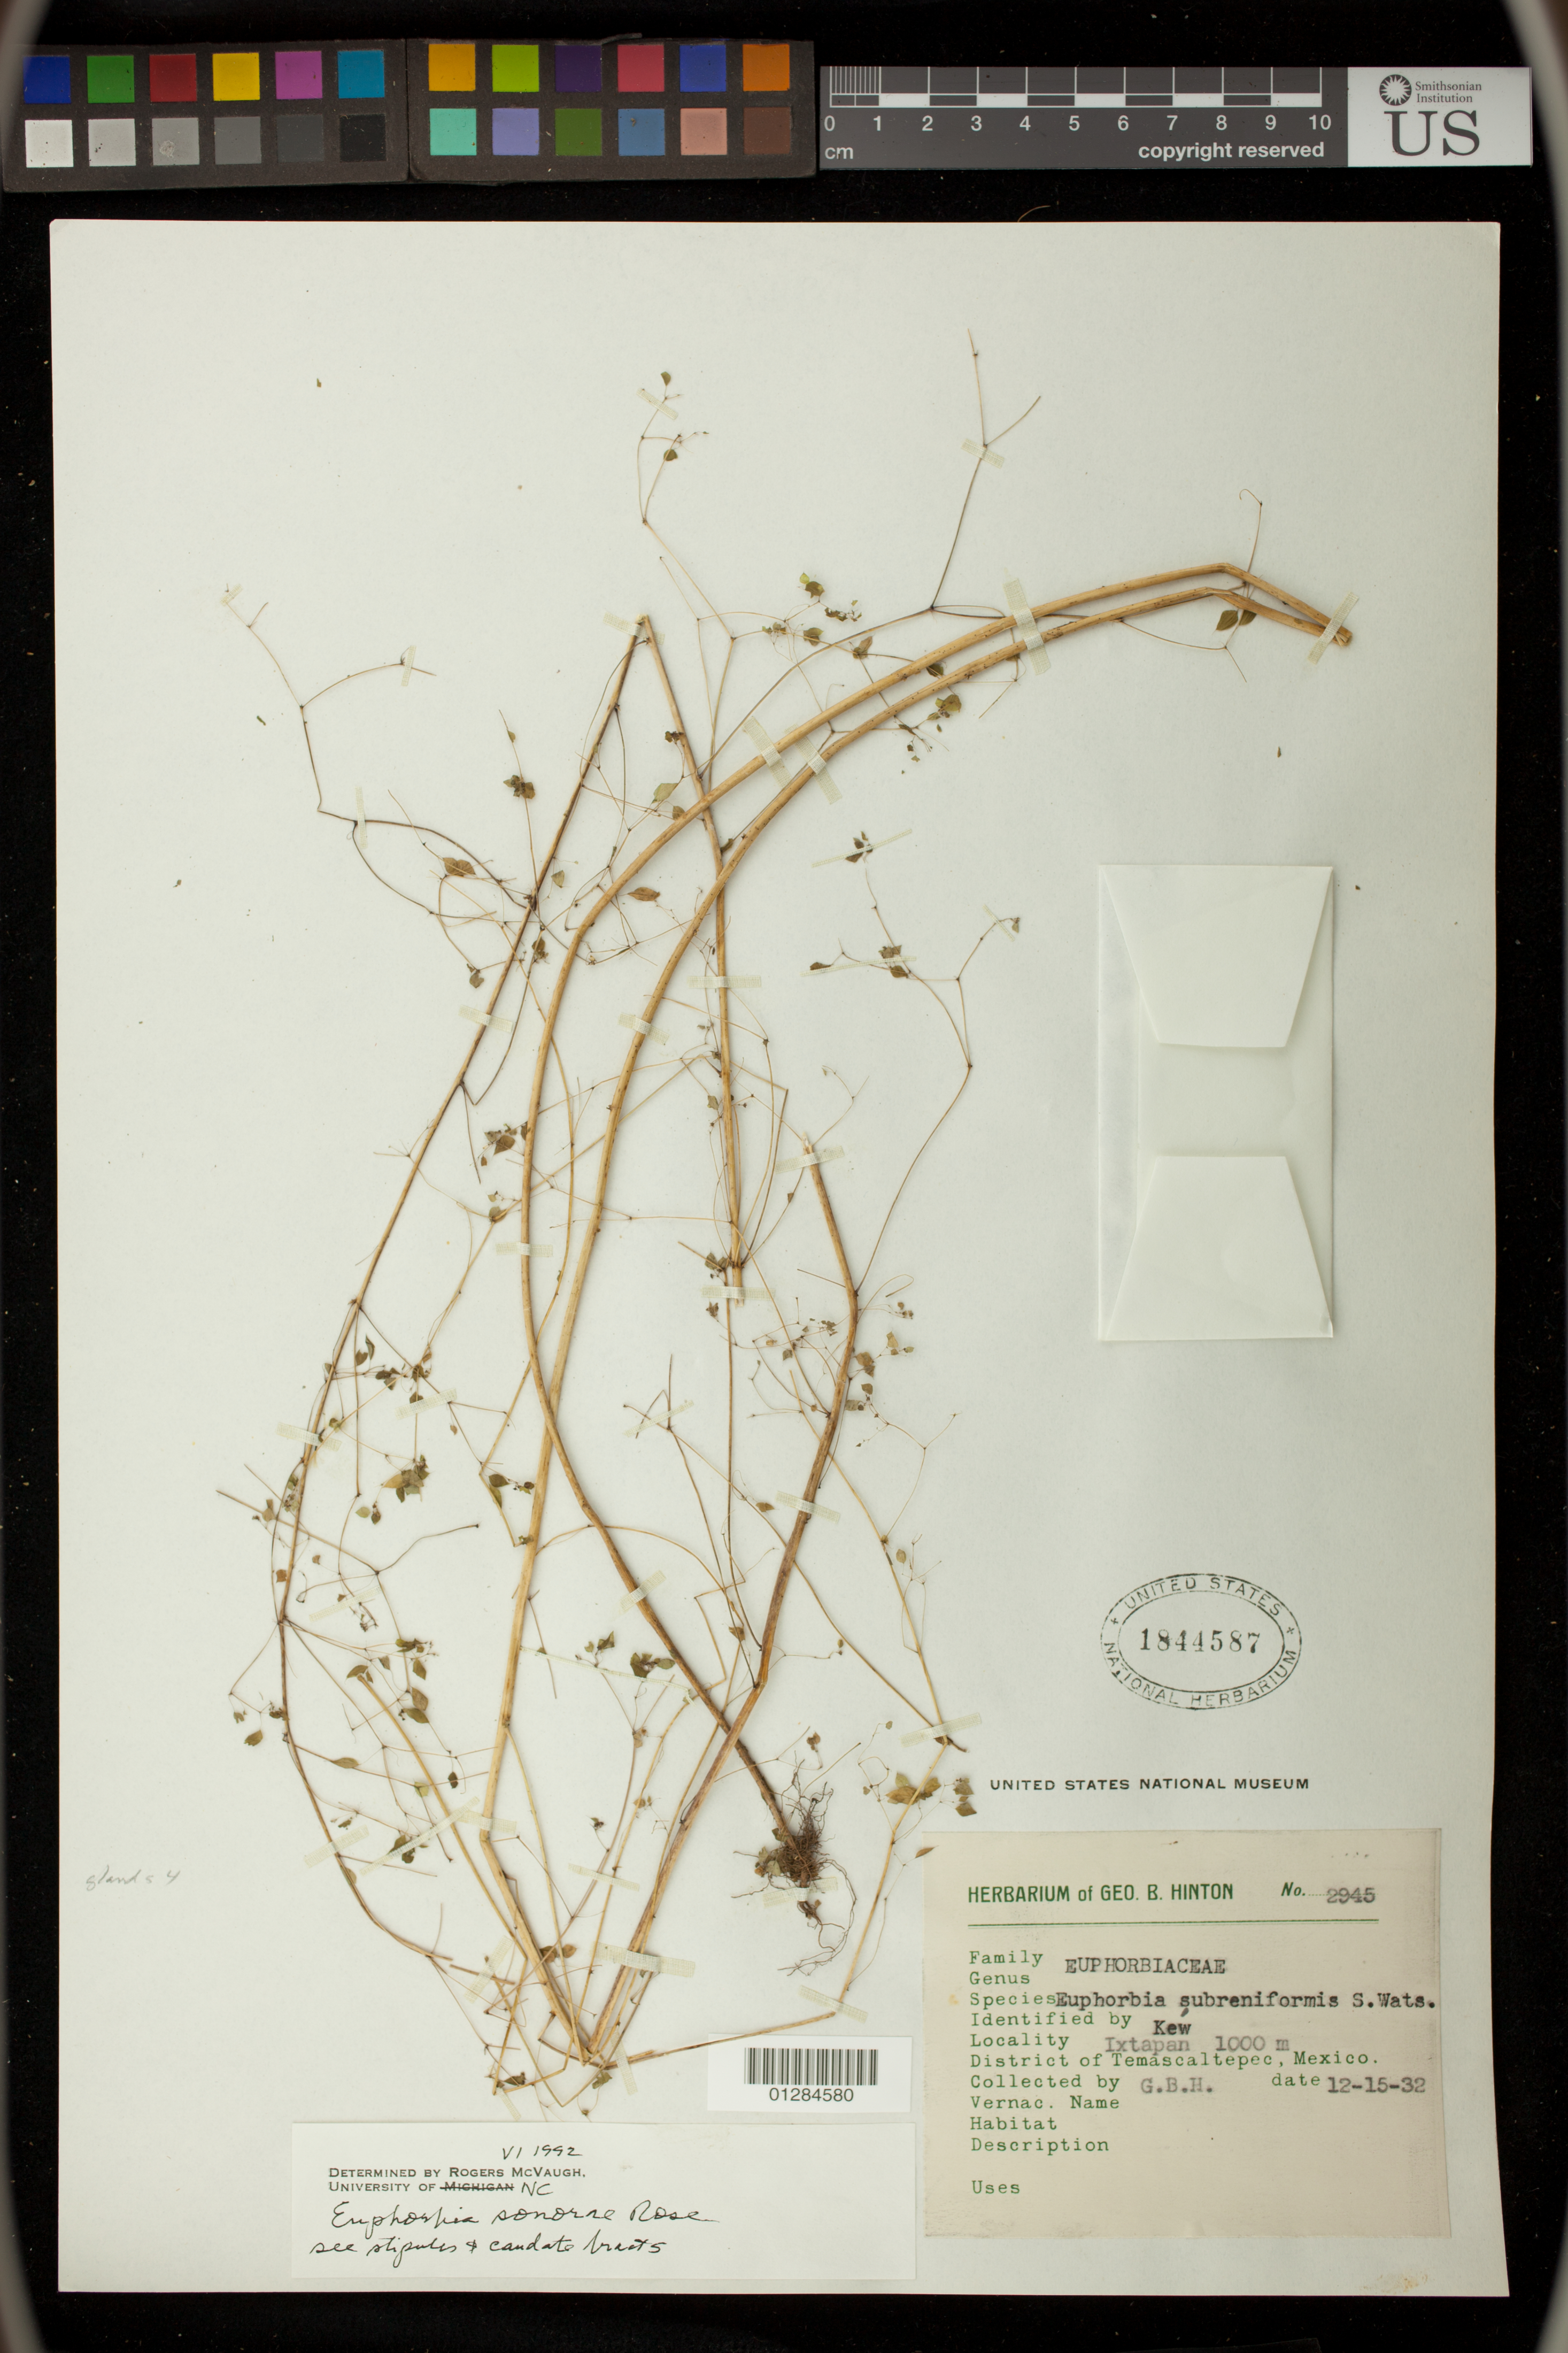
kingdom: Plantae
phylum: Tracheophyta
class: Magnoliopsida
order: Malpighiales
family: Euphorbiaceae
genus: Euphorbia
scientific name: Euphorbia sonorae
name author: Rose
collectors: G. B. Hinton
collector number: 2945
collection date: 1932-12-15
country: Mexico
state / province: México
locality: Temascaltepec, Ixtapan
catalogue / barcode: US 1844587